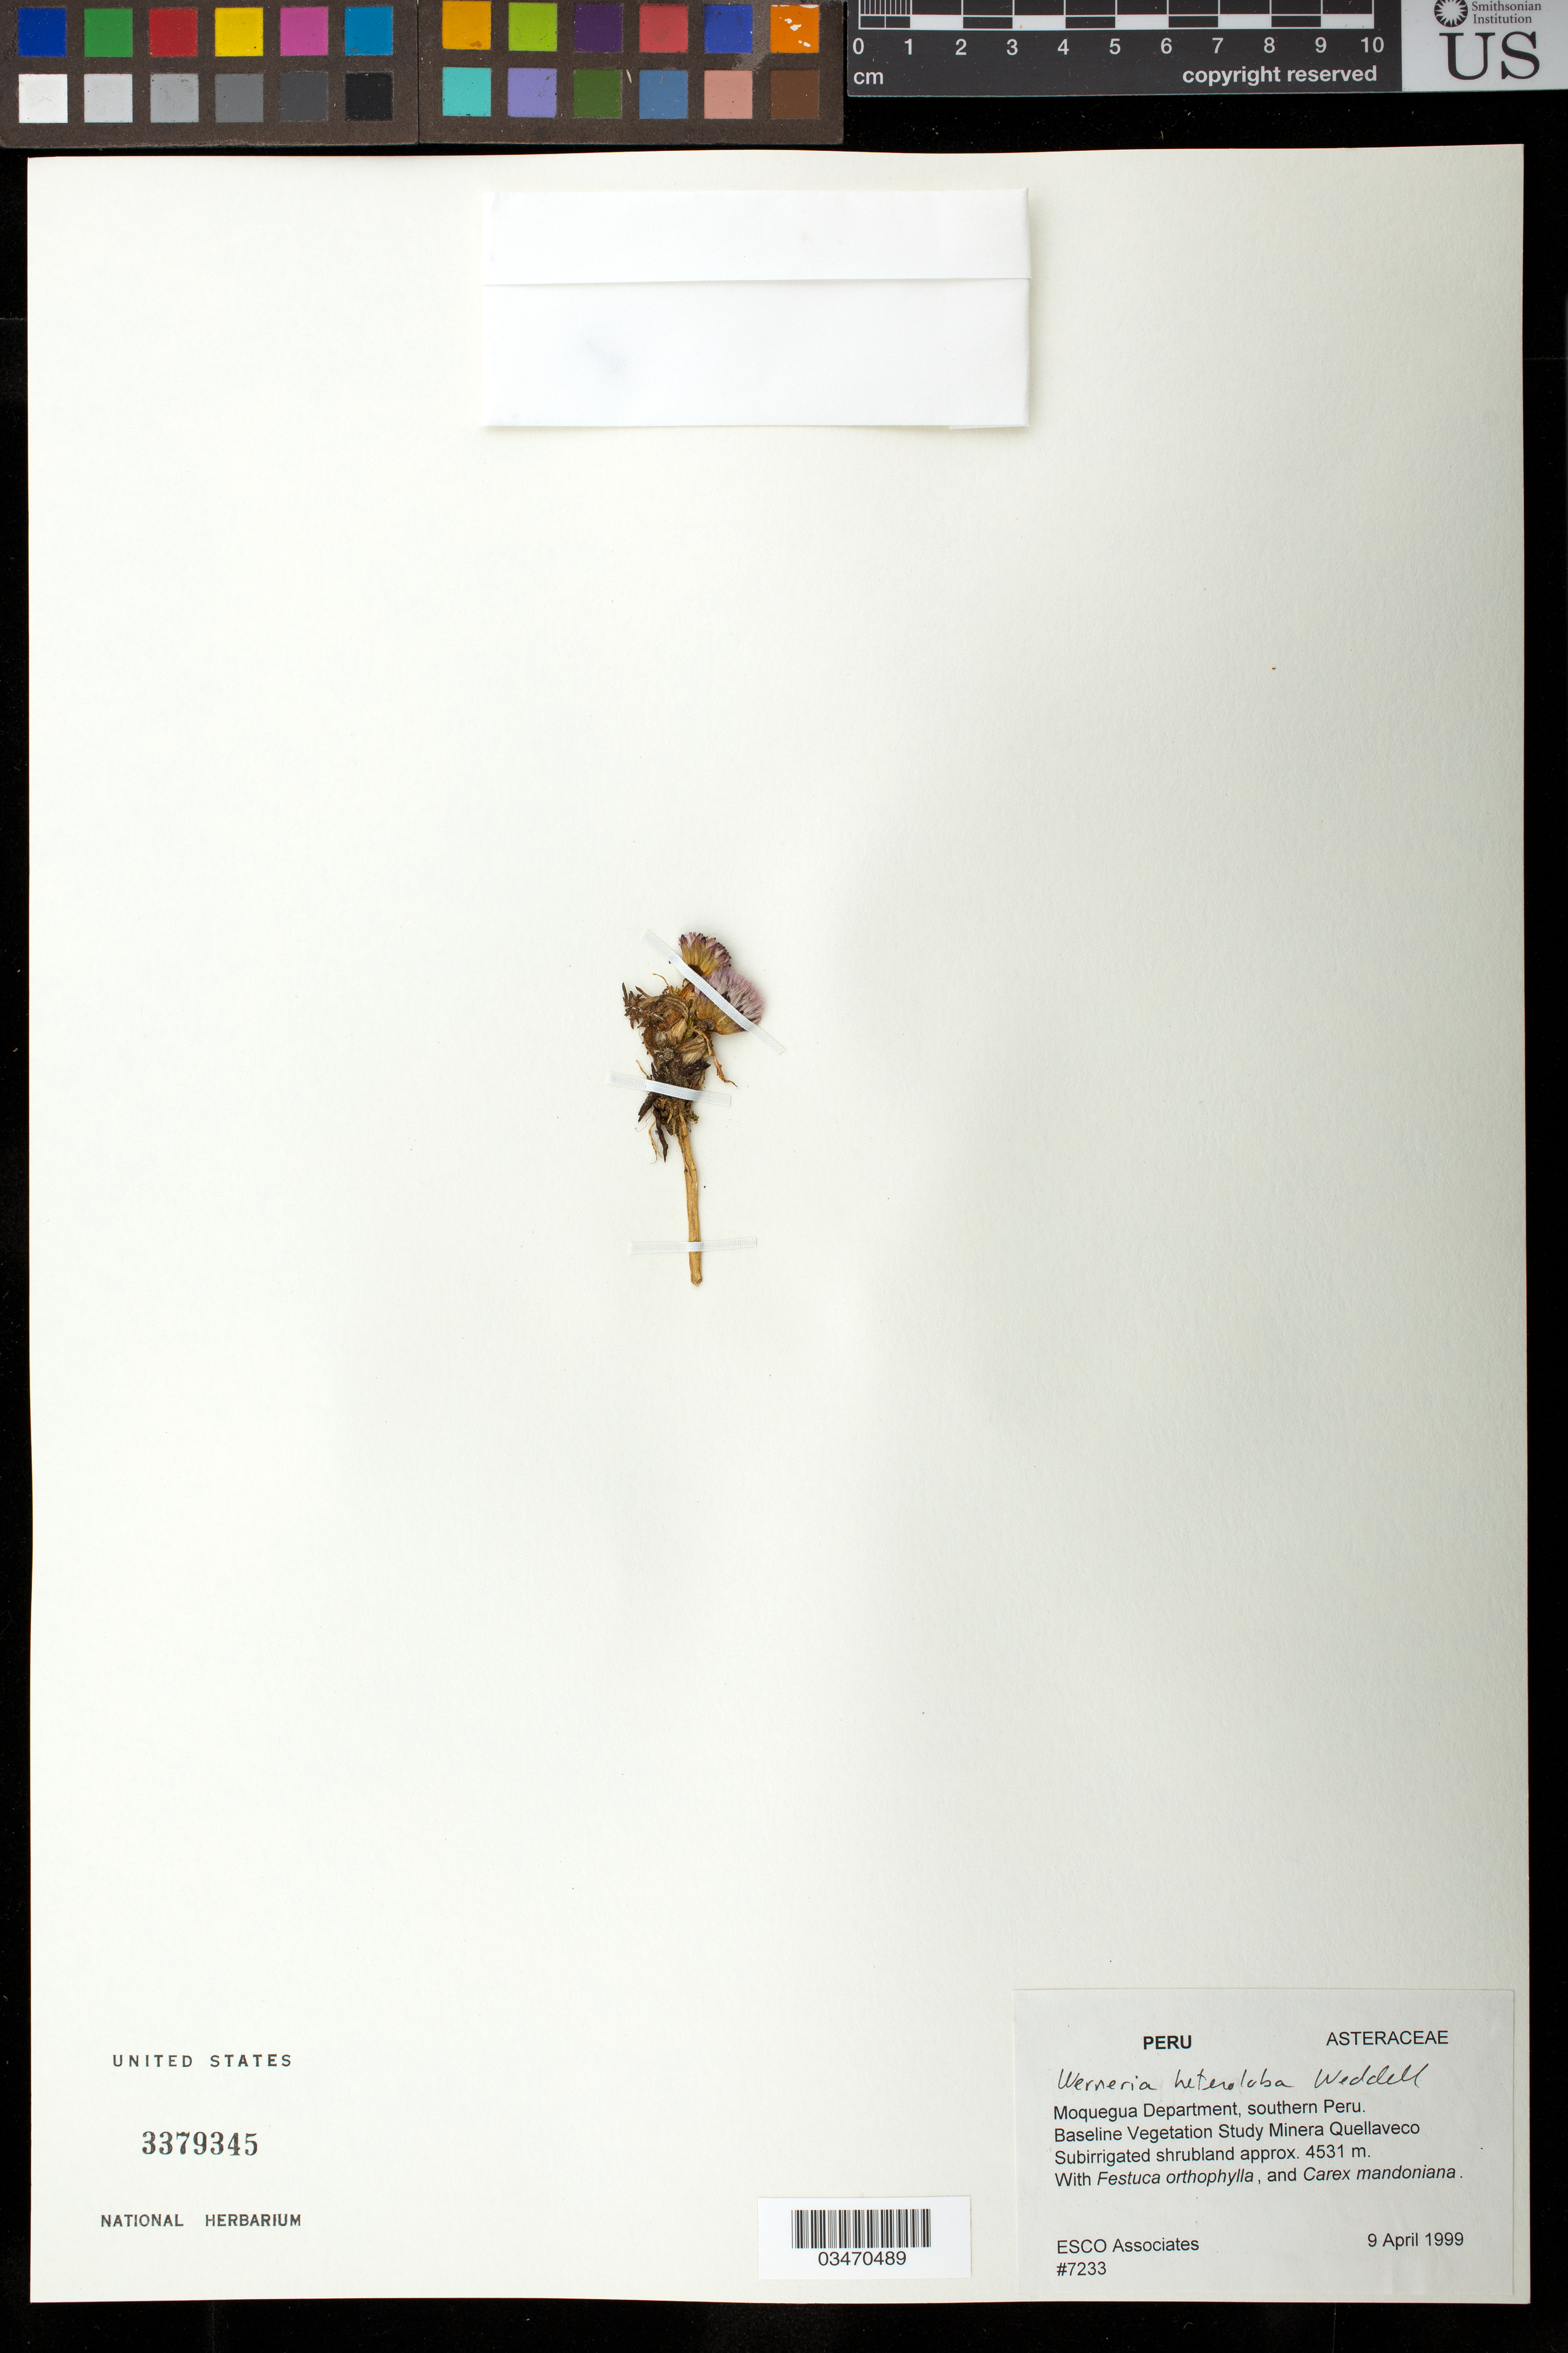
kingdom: Plantae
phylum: Tracheophyta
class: Magnoliopsida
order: Asterales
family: Asteraceae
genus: Werneria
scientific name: Werneria heteroloba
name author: Wedd.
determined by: Funk, Vicki A., (BOT), Smithsonian Institution - National Museum of Natural History (UNITED STATES)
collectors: ESCO Associates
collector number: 7233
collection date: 1999-04-09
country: Peru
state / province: Moquegua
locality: Moquegua Deaprtment, southern Peru. Baseline Vegetation Study Minera Quellaveco, Subirrigated shrubland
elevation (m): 4531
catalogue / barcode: US 3379345